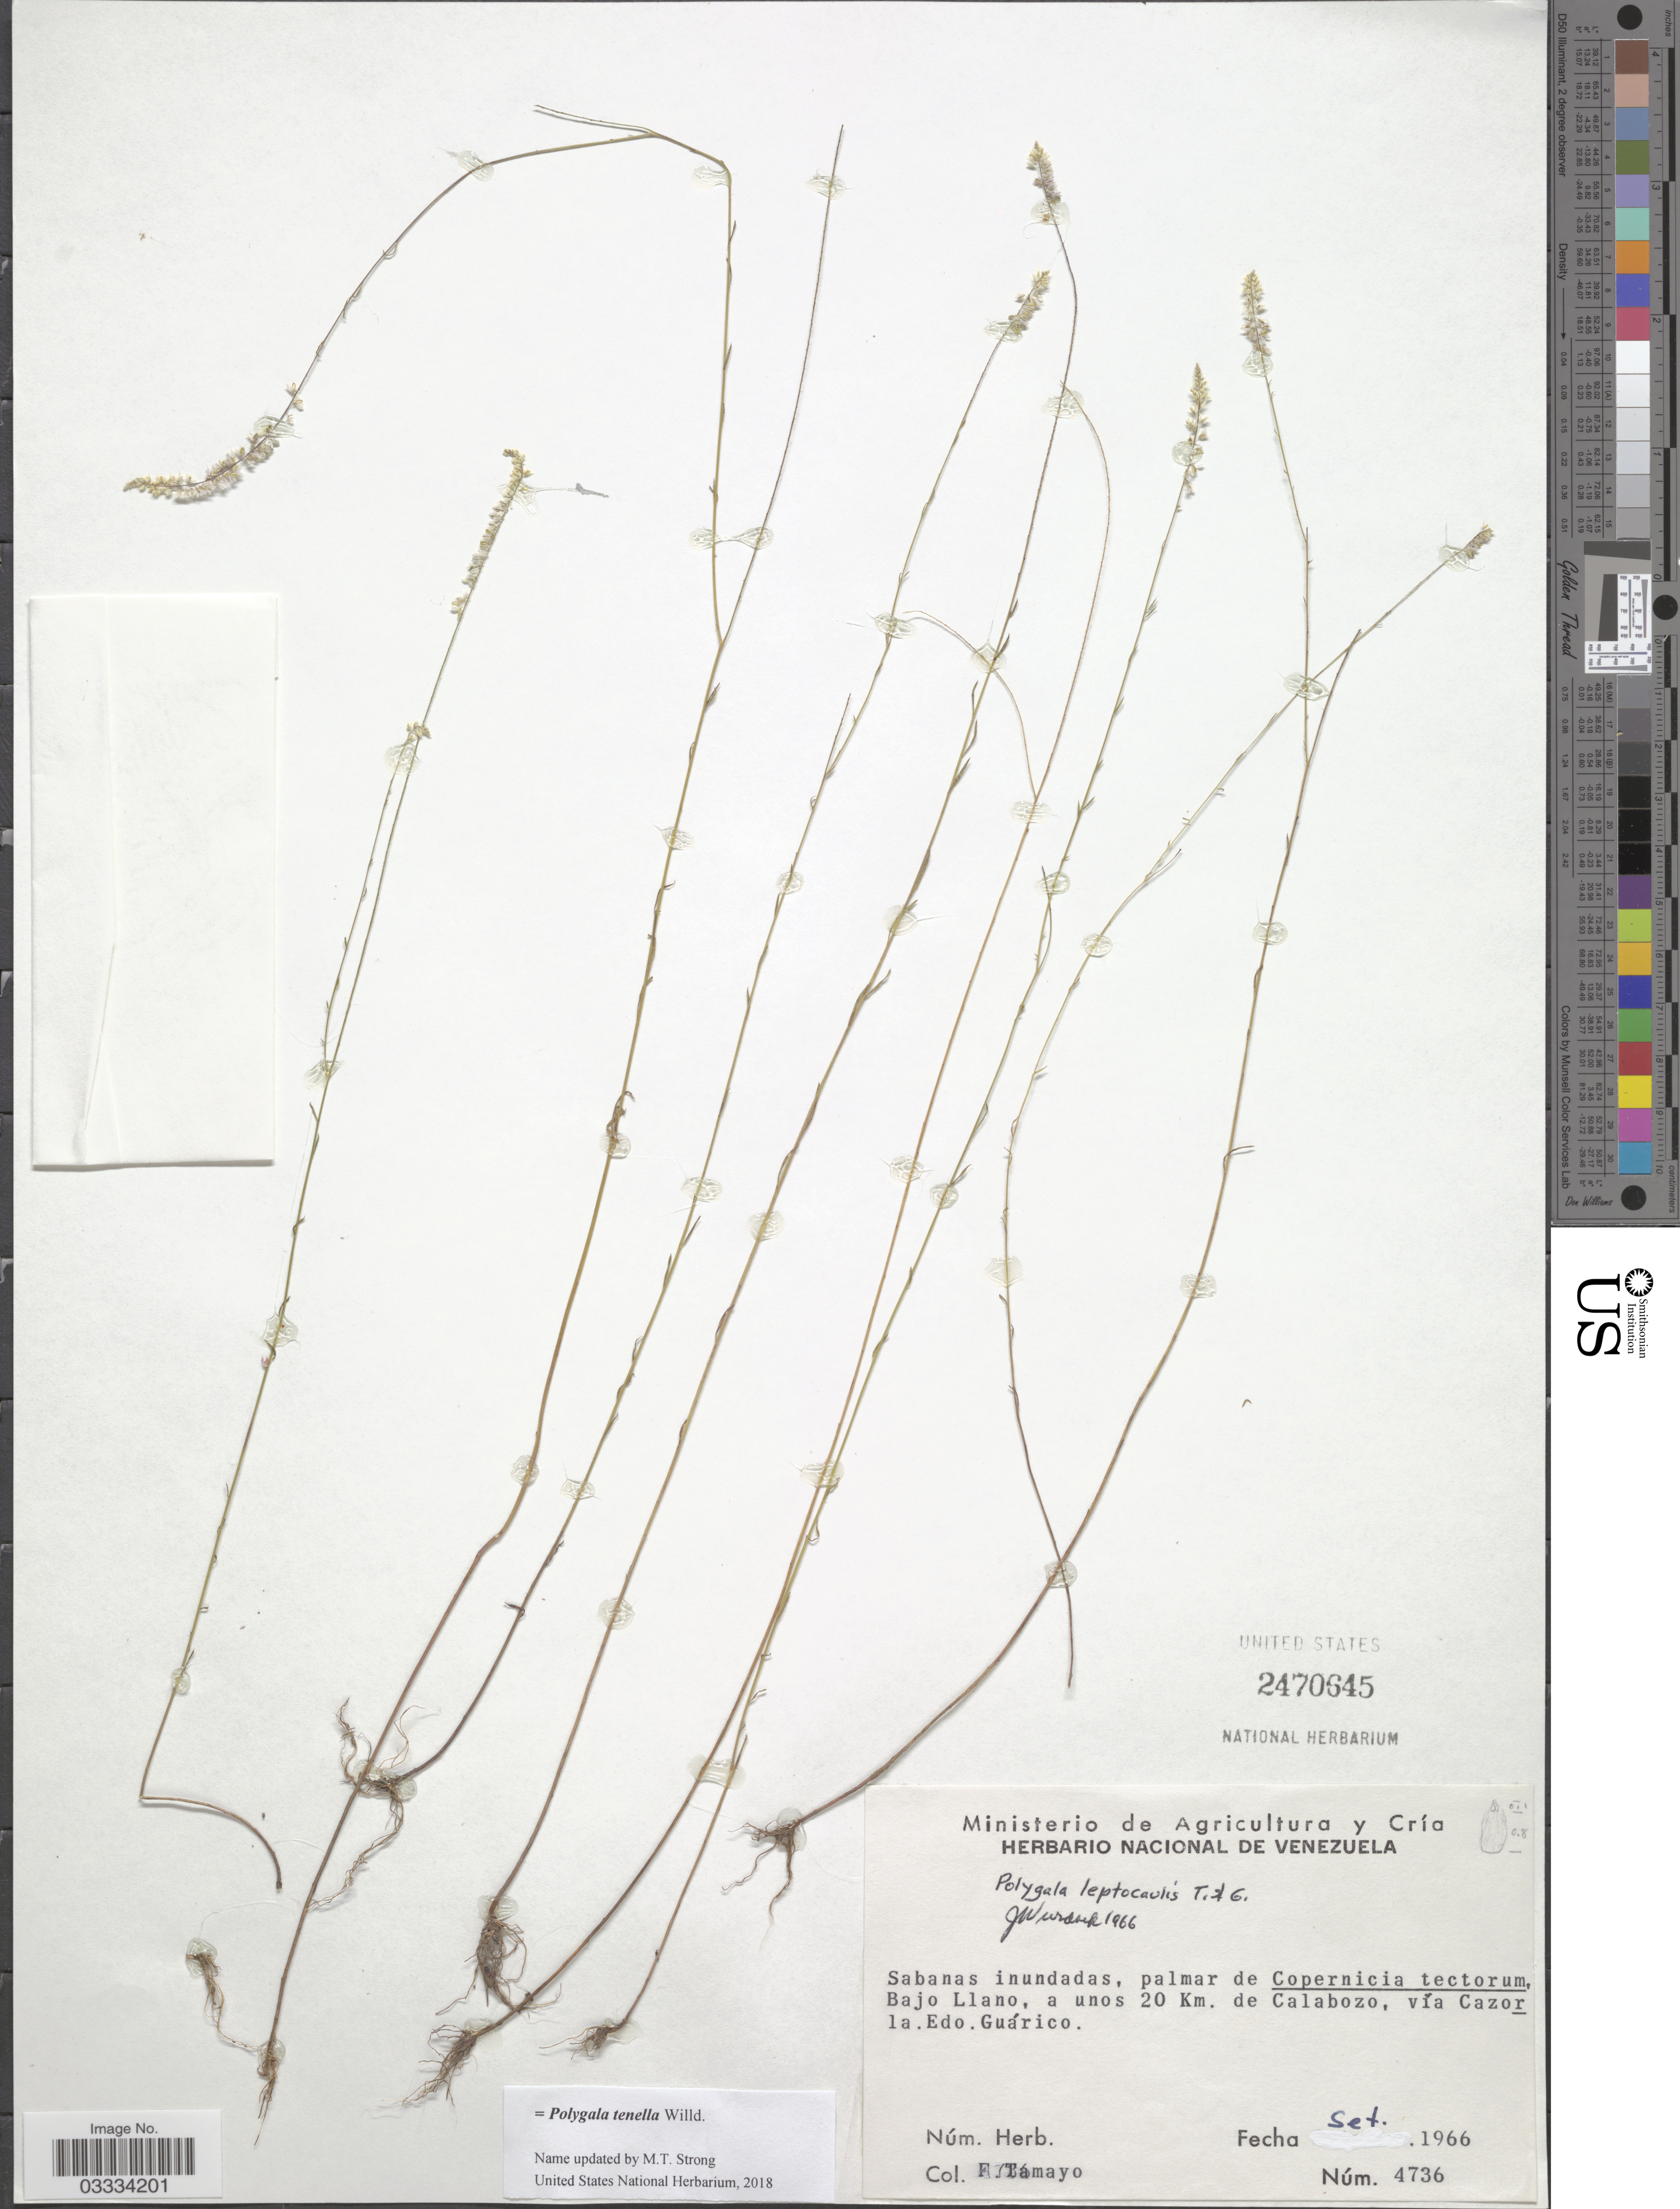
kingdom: Plantae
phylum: Tracheophyta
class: Magnoliopsida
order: Fabales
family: Polygalaceae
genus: Polygala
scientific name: Polygala tenella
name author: Willd.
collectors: F. Tamayo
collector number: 4736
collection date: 1966-09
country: Venezuela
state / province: Guárico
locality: Bajo Llano, a unos 20 Km. de Calabozo, vía Cazorla.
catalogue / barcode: US 2470645